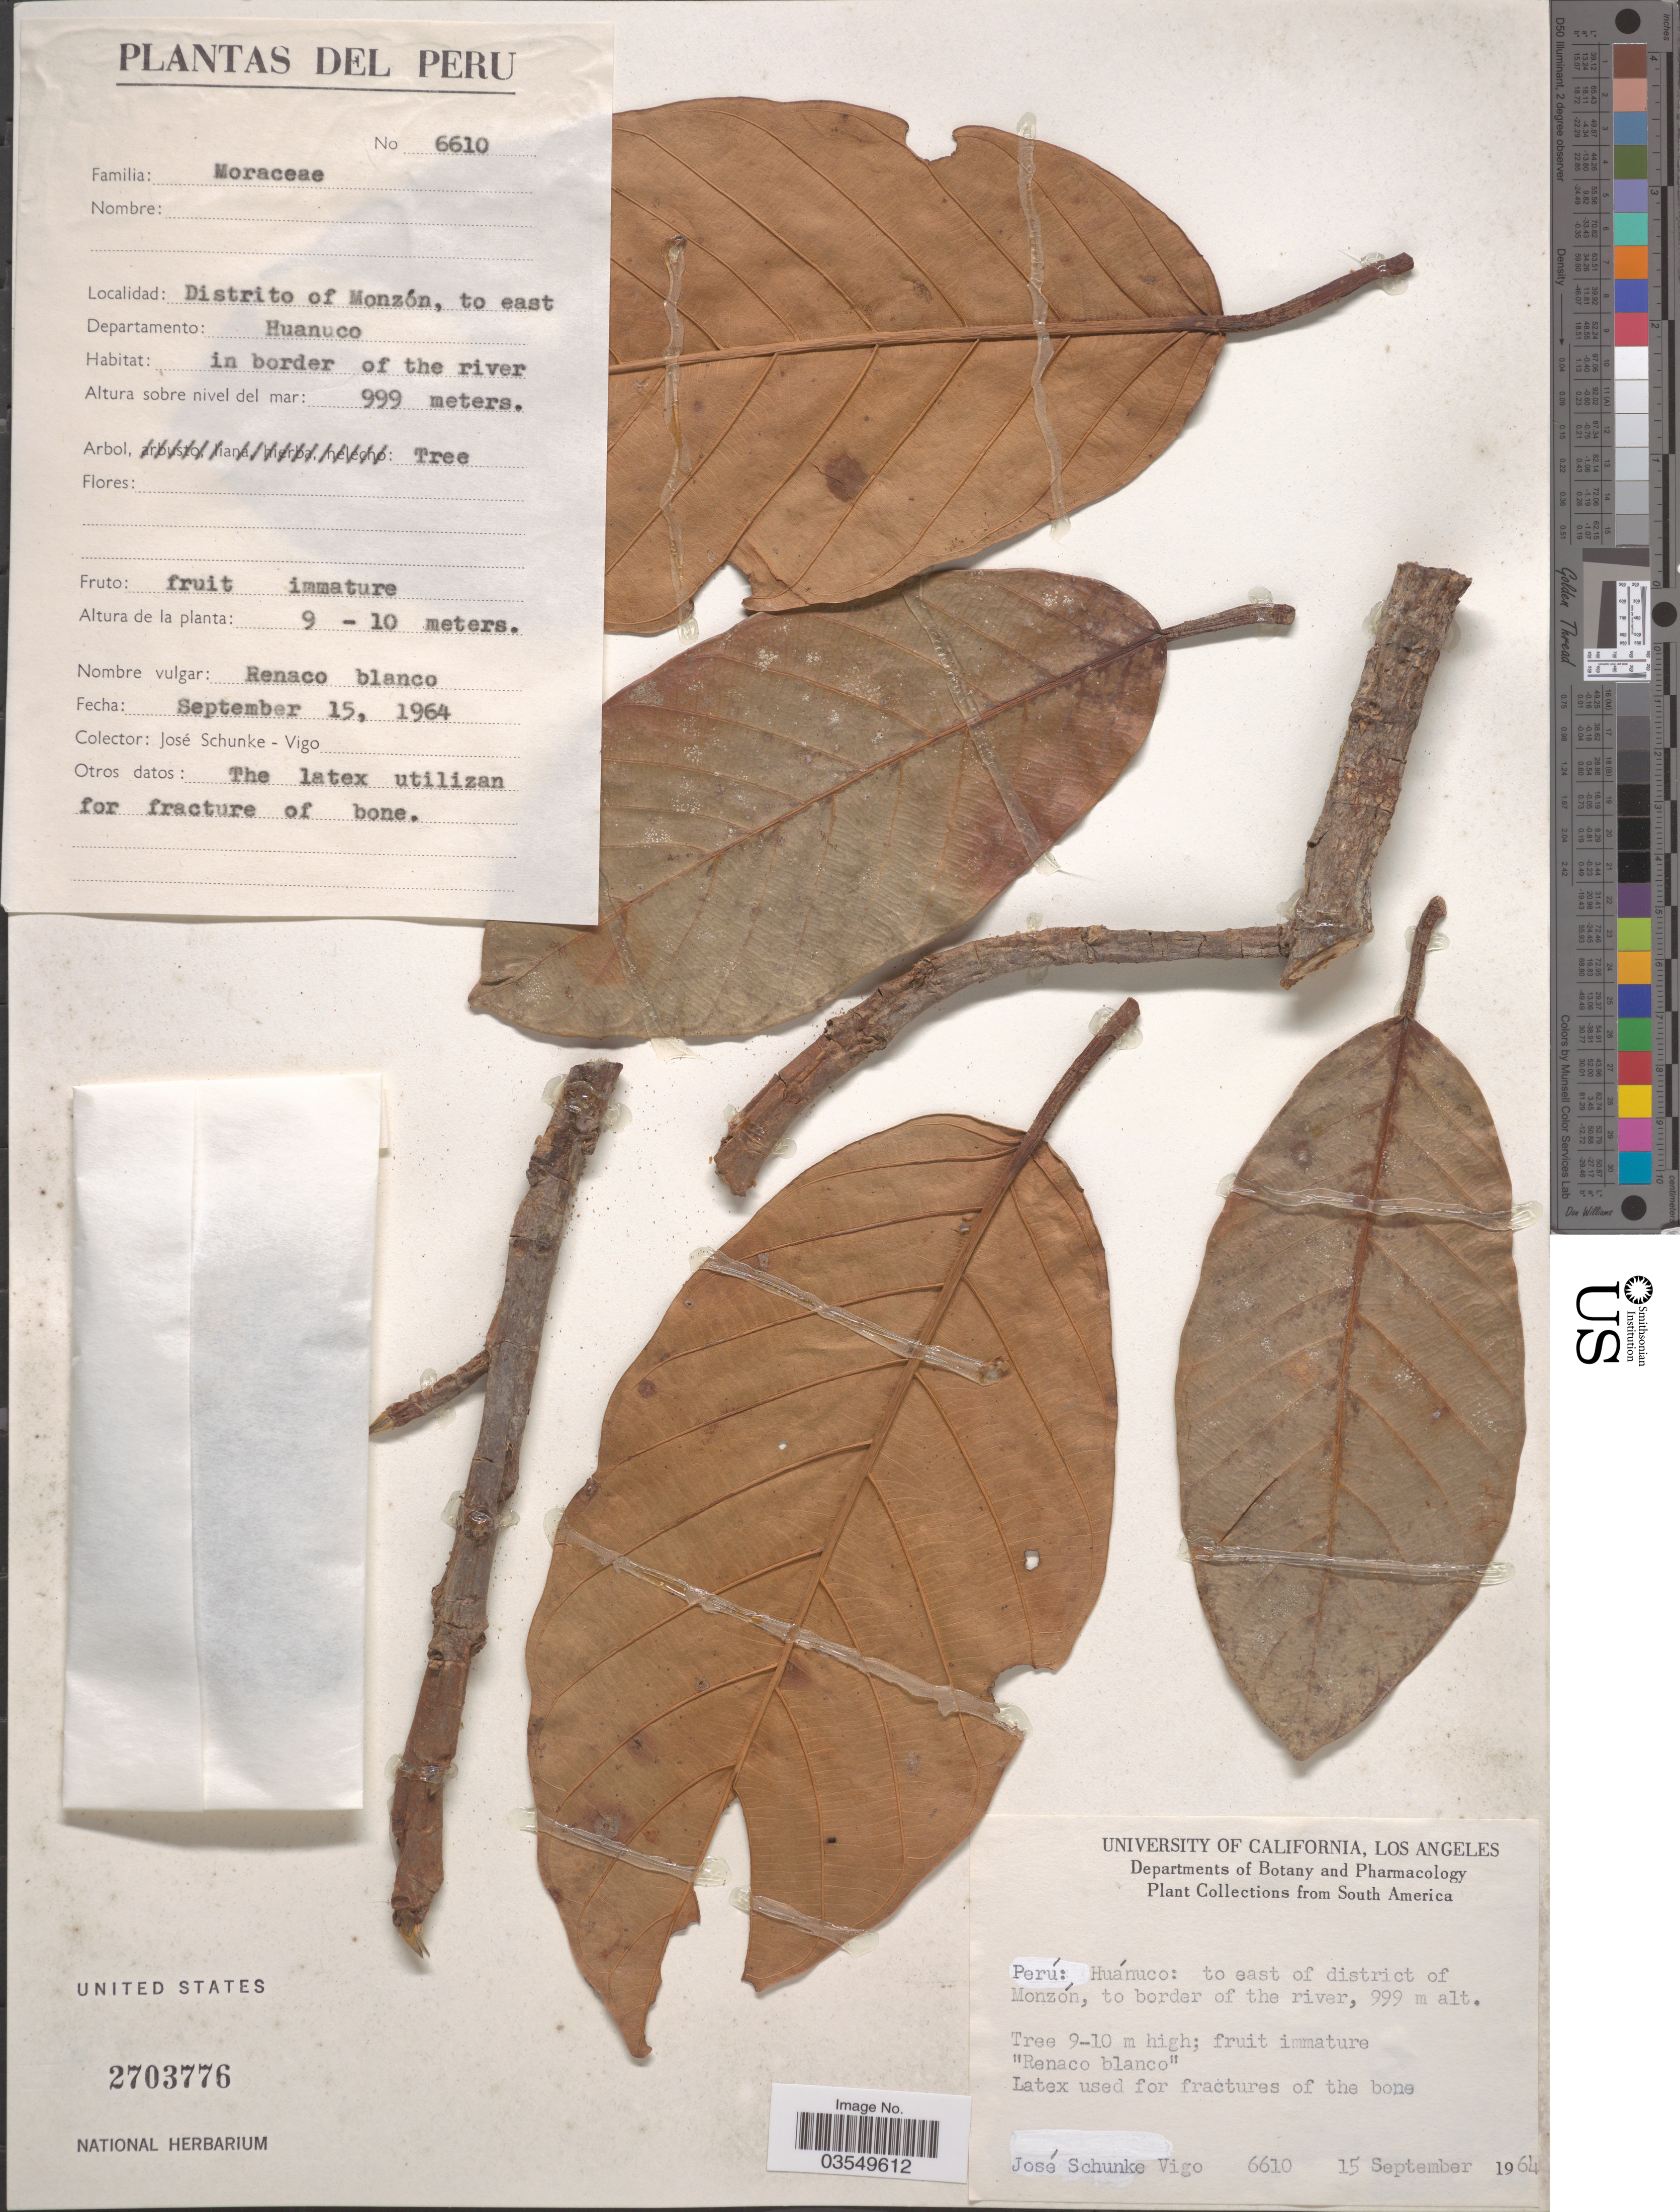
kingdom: Plantae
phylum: Tracheophyta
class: Magnoliopsida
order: Rosales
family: Moraceae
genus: Ficus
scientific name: Ficus sp.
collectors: J. Schunke Vigo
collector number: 6610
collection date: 1964-09-15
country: Peru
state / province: Huánuco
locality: To east of district of Monzón, to border of the river. Departamento Huanuco.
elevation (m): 999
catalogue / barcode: US 2703776